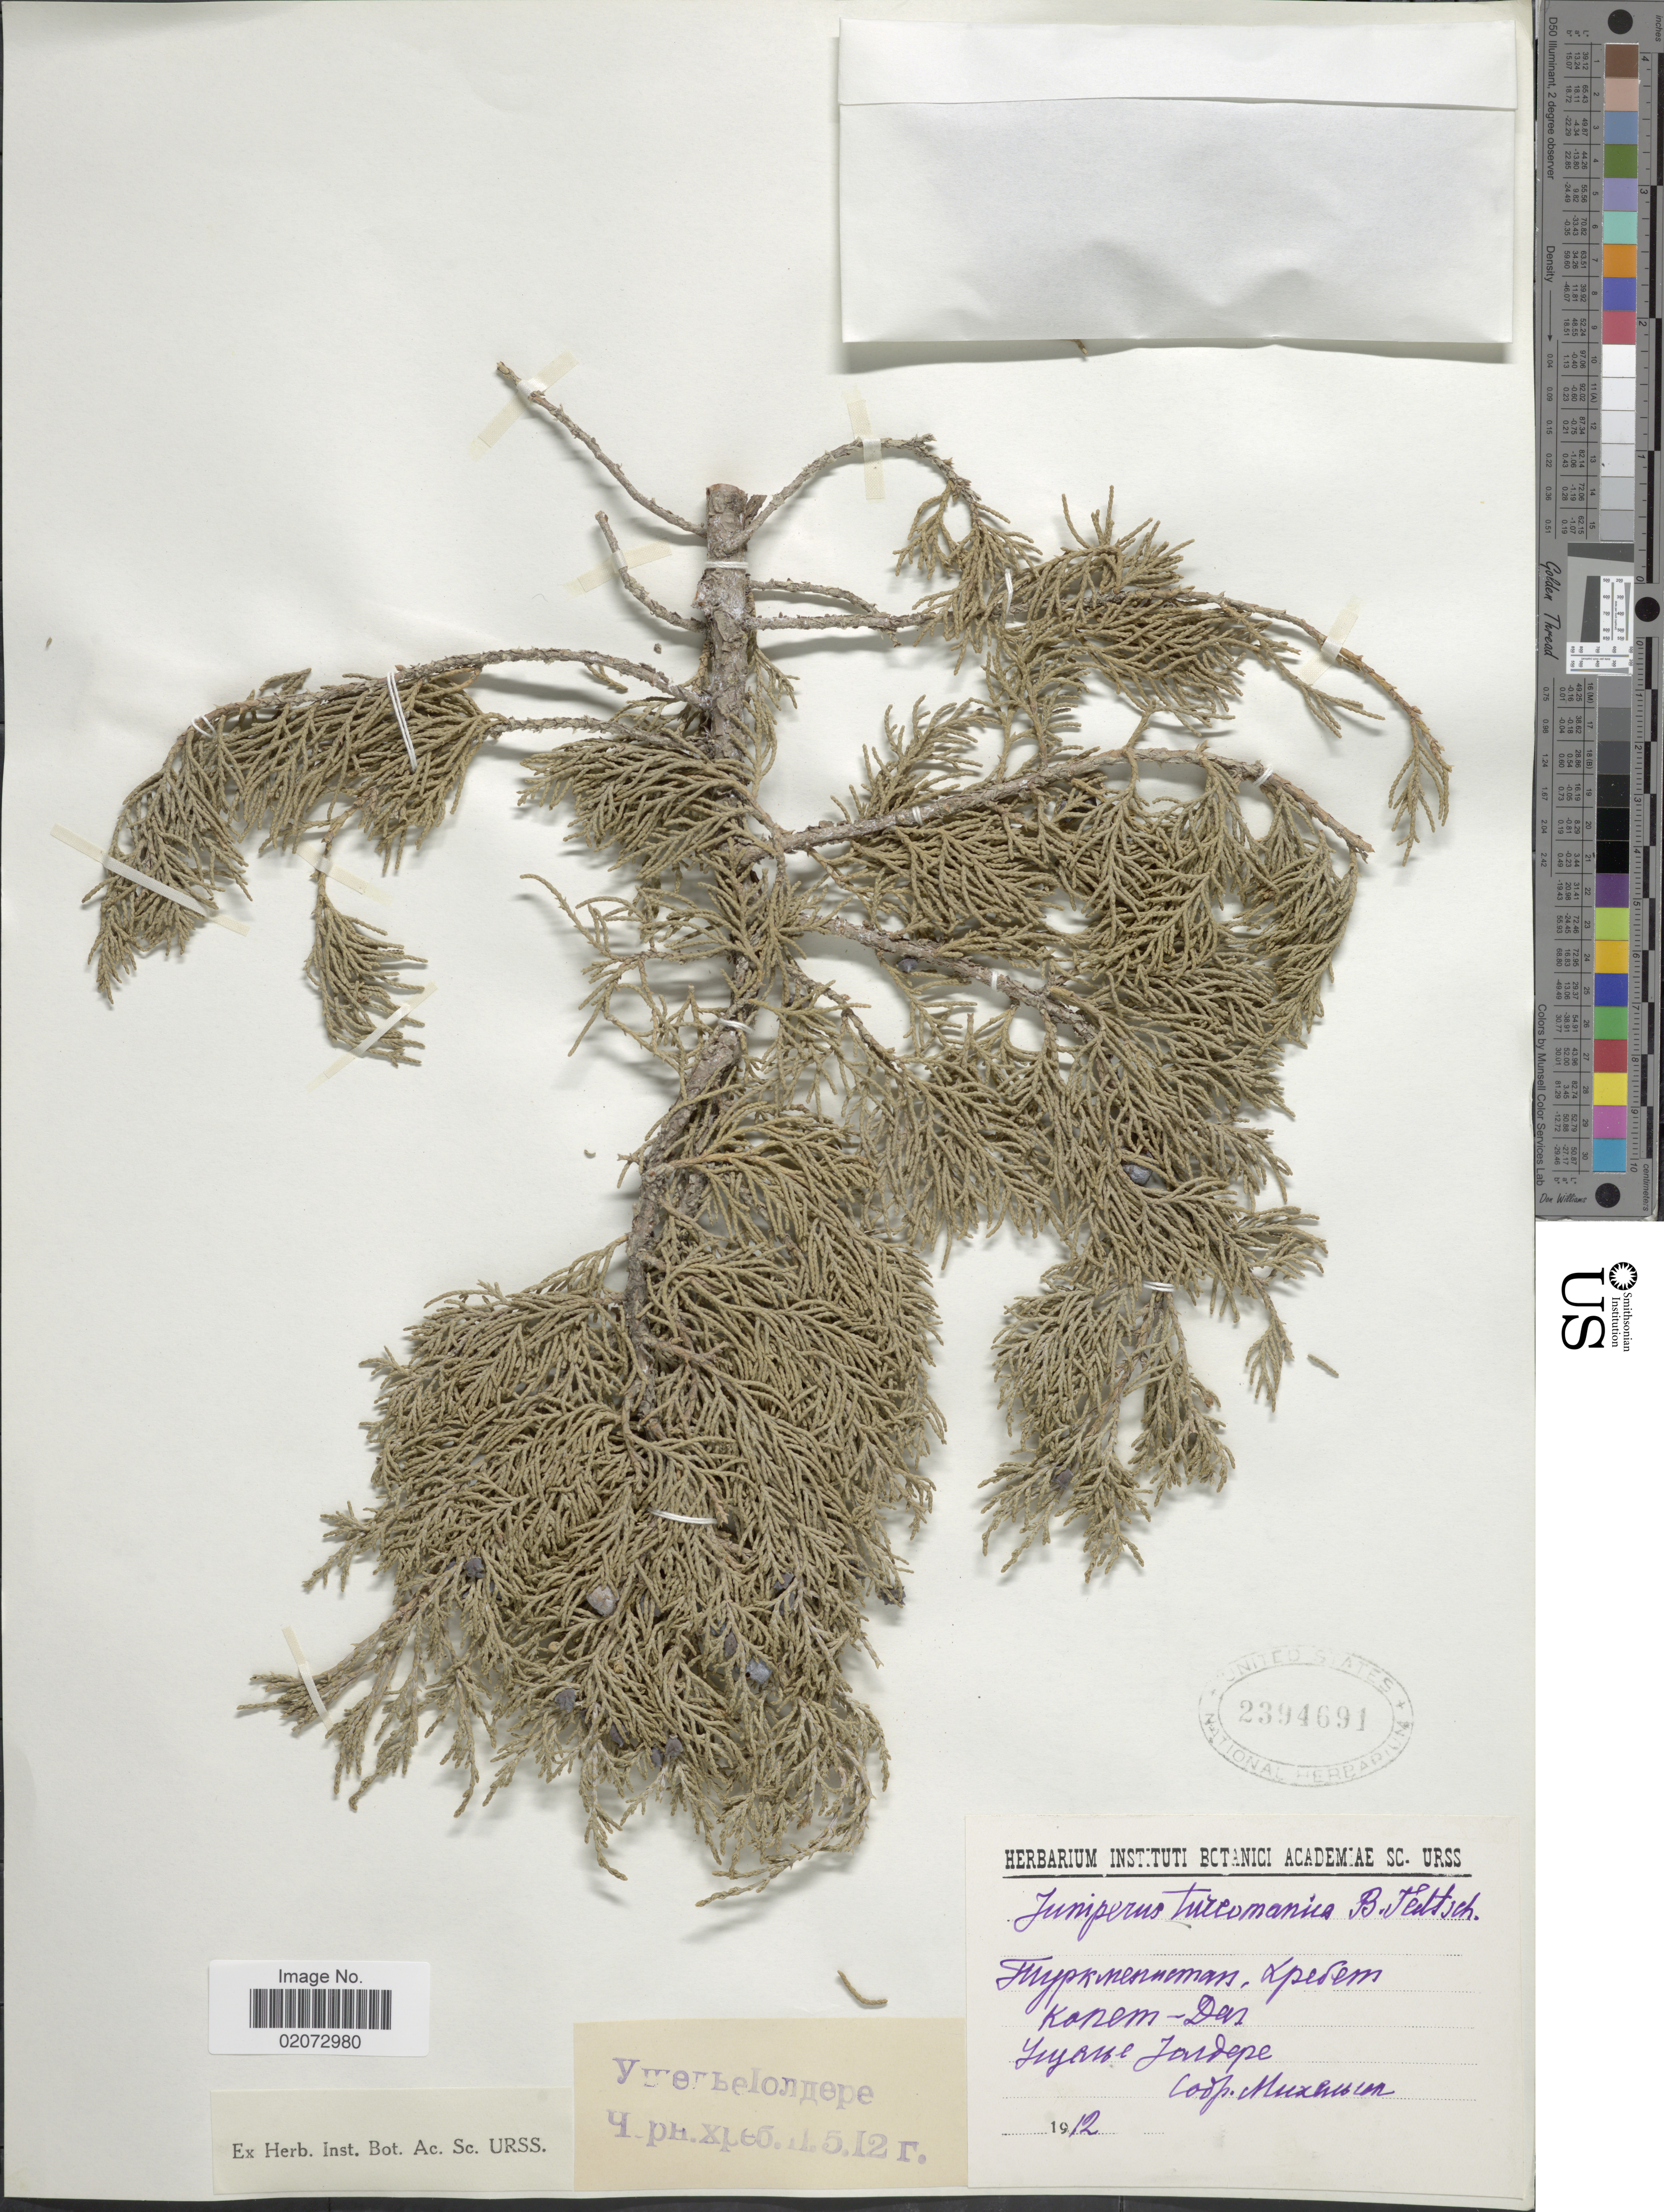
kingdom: Plantae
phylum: Tracheophyta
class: Pinopsida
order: Pinales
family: Cupressaceae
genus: Juniperus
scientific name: Juniperus turcomanica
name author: B. Fedtsch.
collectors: Mikhelson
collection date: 1912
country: Turkmenistan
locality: Kopet Dag. Gorge Yeldere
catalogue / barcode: US 2394691